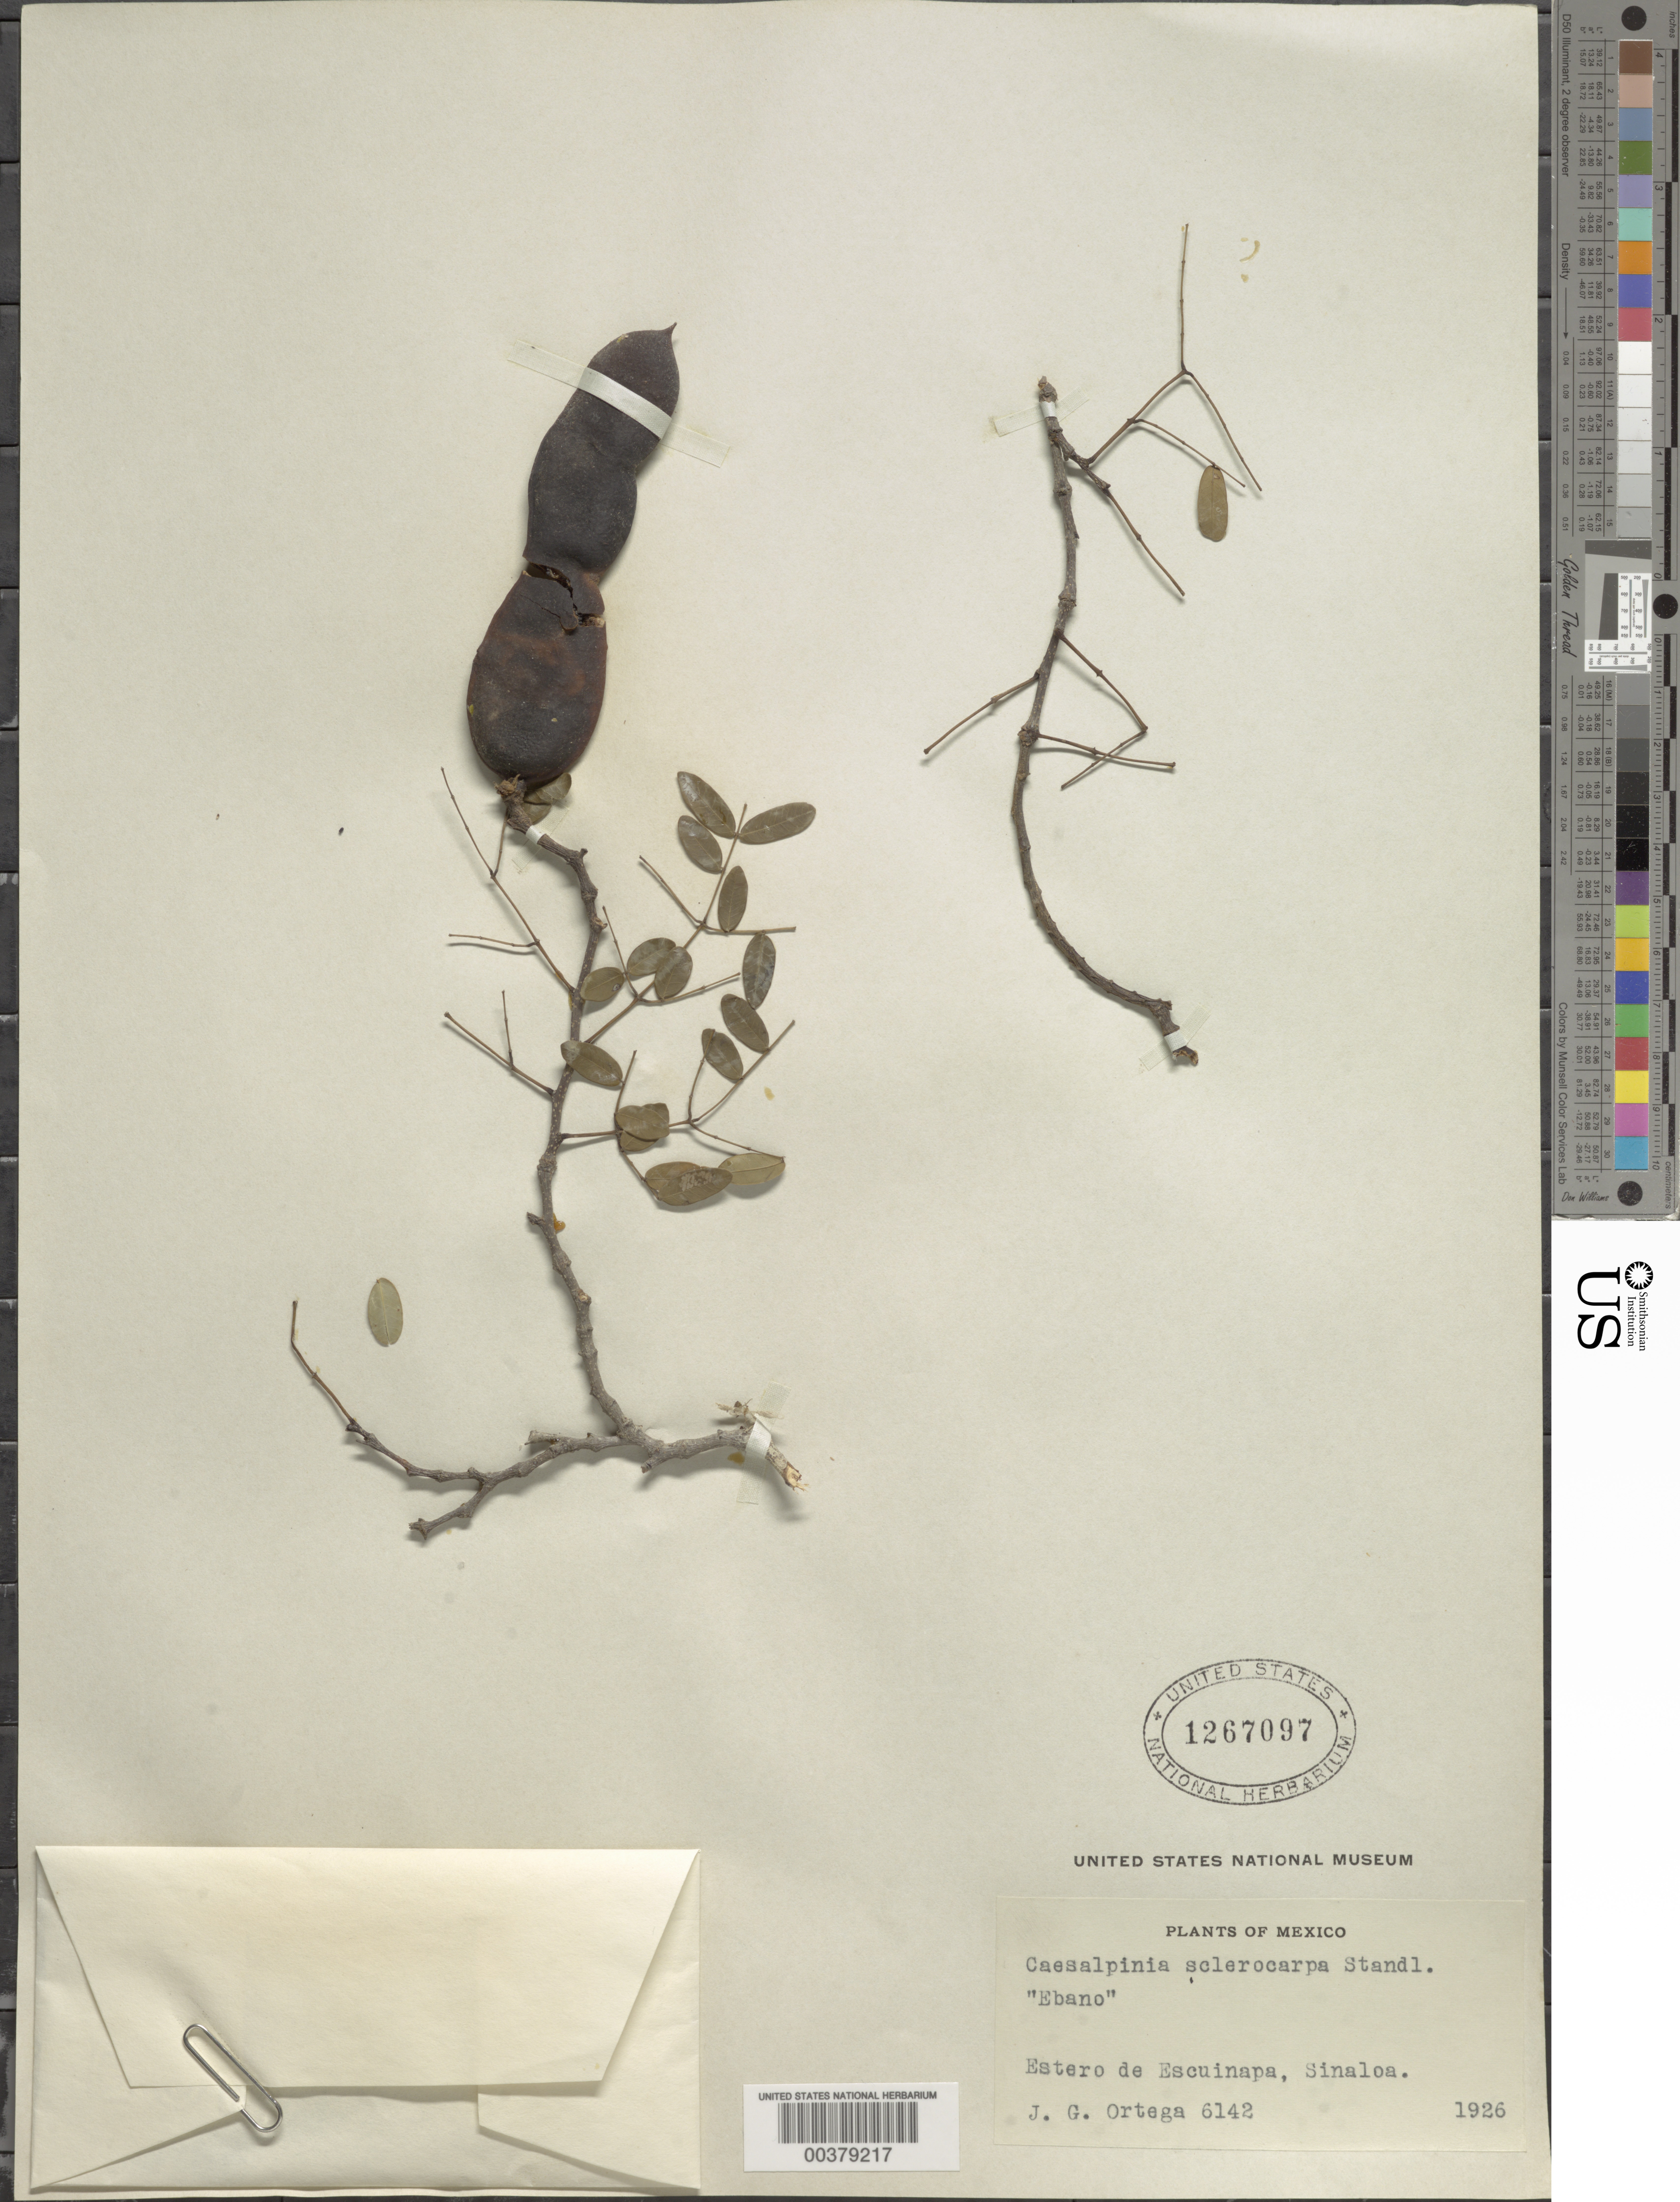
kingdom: Plantae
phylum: Tracheophyta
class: Magnoliopsida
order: Fabales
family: Fabaceae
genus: Caesalpinia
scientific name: Caesalpinia sclerocarpa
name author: Standl.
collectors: J. Ortega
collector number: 6142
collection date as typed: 1926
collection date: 1926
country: Mexico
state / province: Sinaloa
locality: Estero de escuinapa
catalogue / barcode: US 1267097